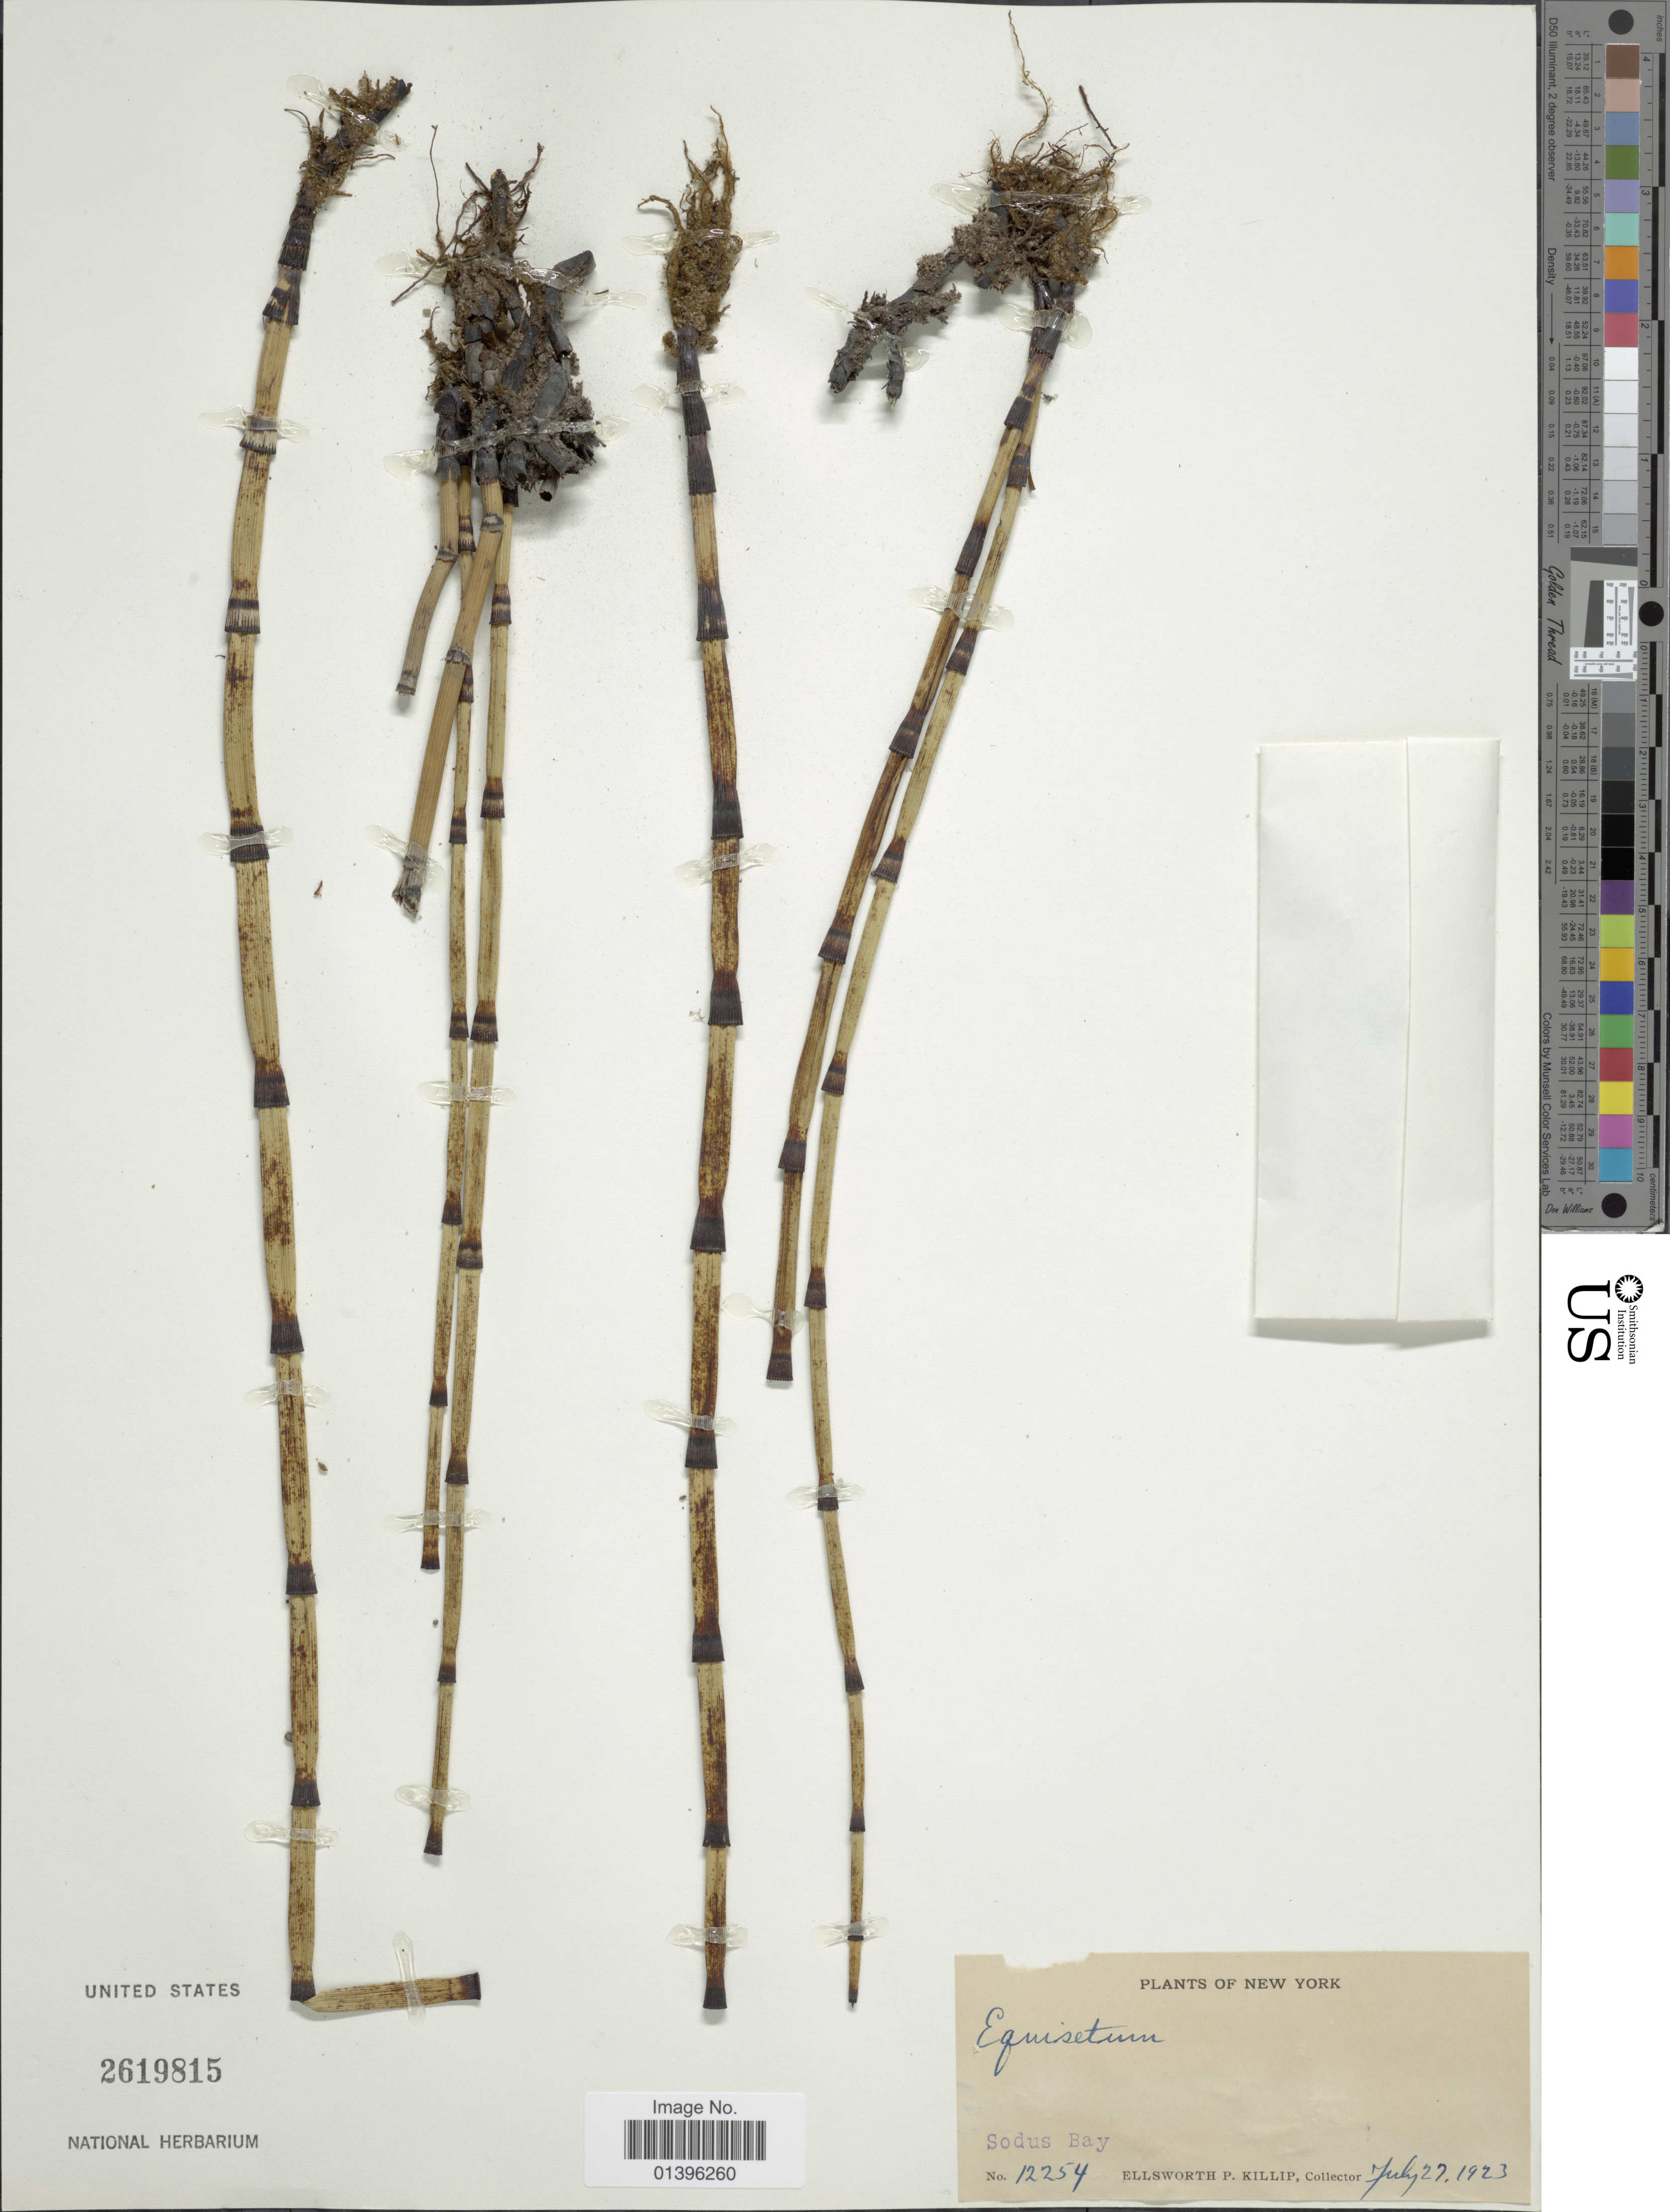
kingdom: Plantae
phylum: Tracheophyta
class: Polypodiopsida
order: Equisetales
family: Equisetaceae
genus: Equisetum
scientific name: Equisetum hyemale var. affine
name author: (Engelm.) A.A. Eaton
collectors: E. P. Killip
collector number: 12254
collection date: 1923-07-27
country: United States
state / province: New York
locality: Sodus Bay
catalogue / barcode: US 2619815